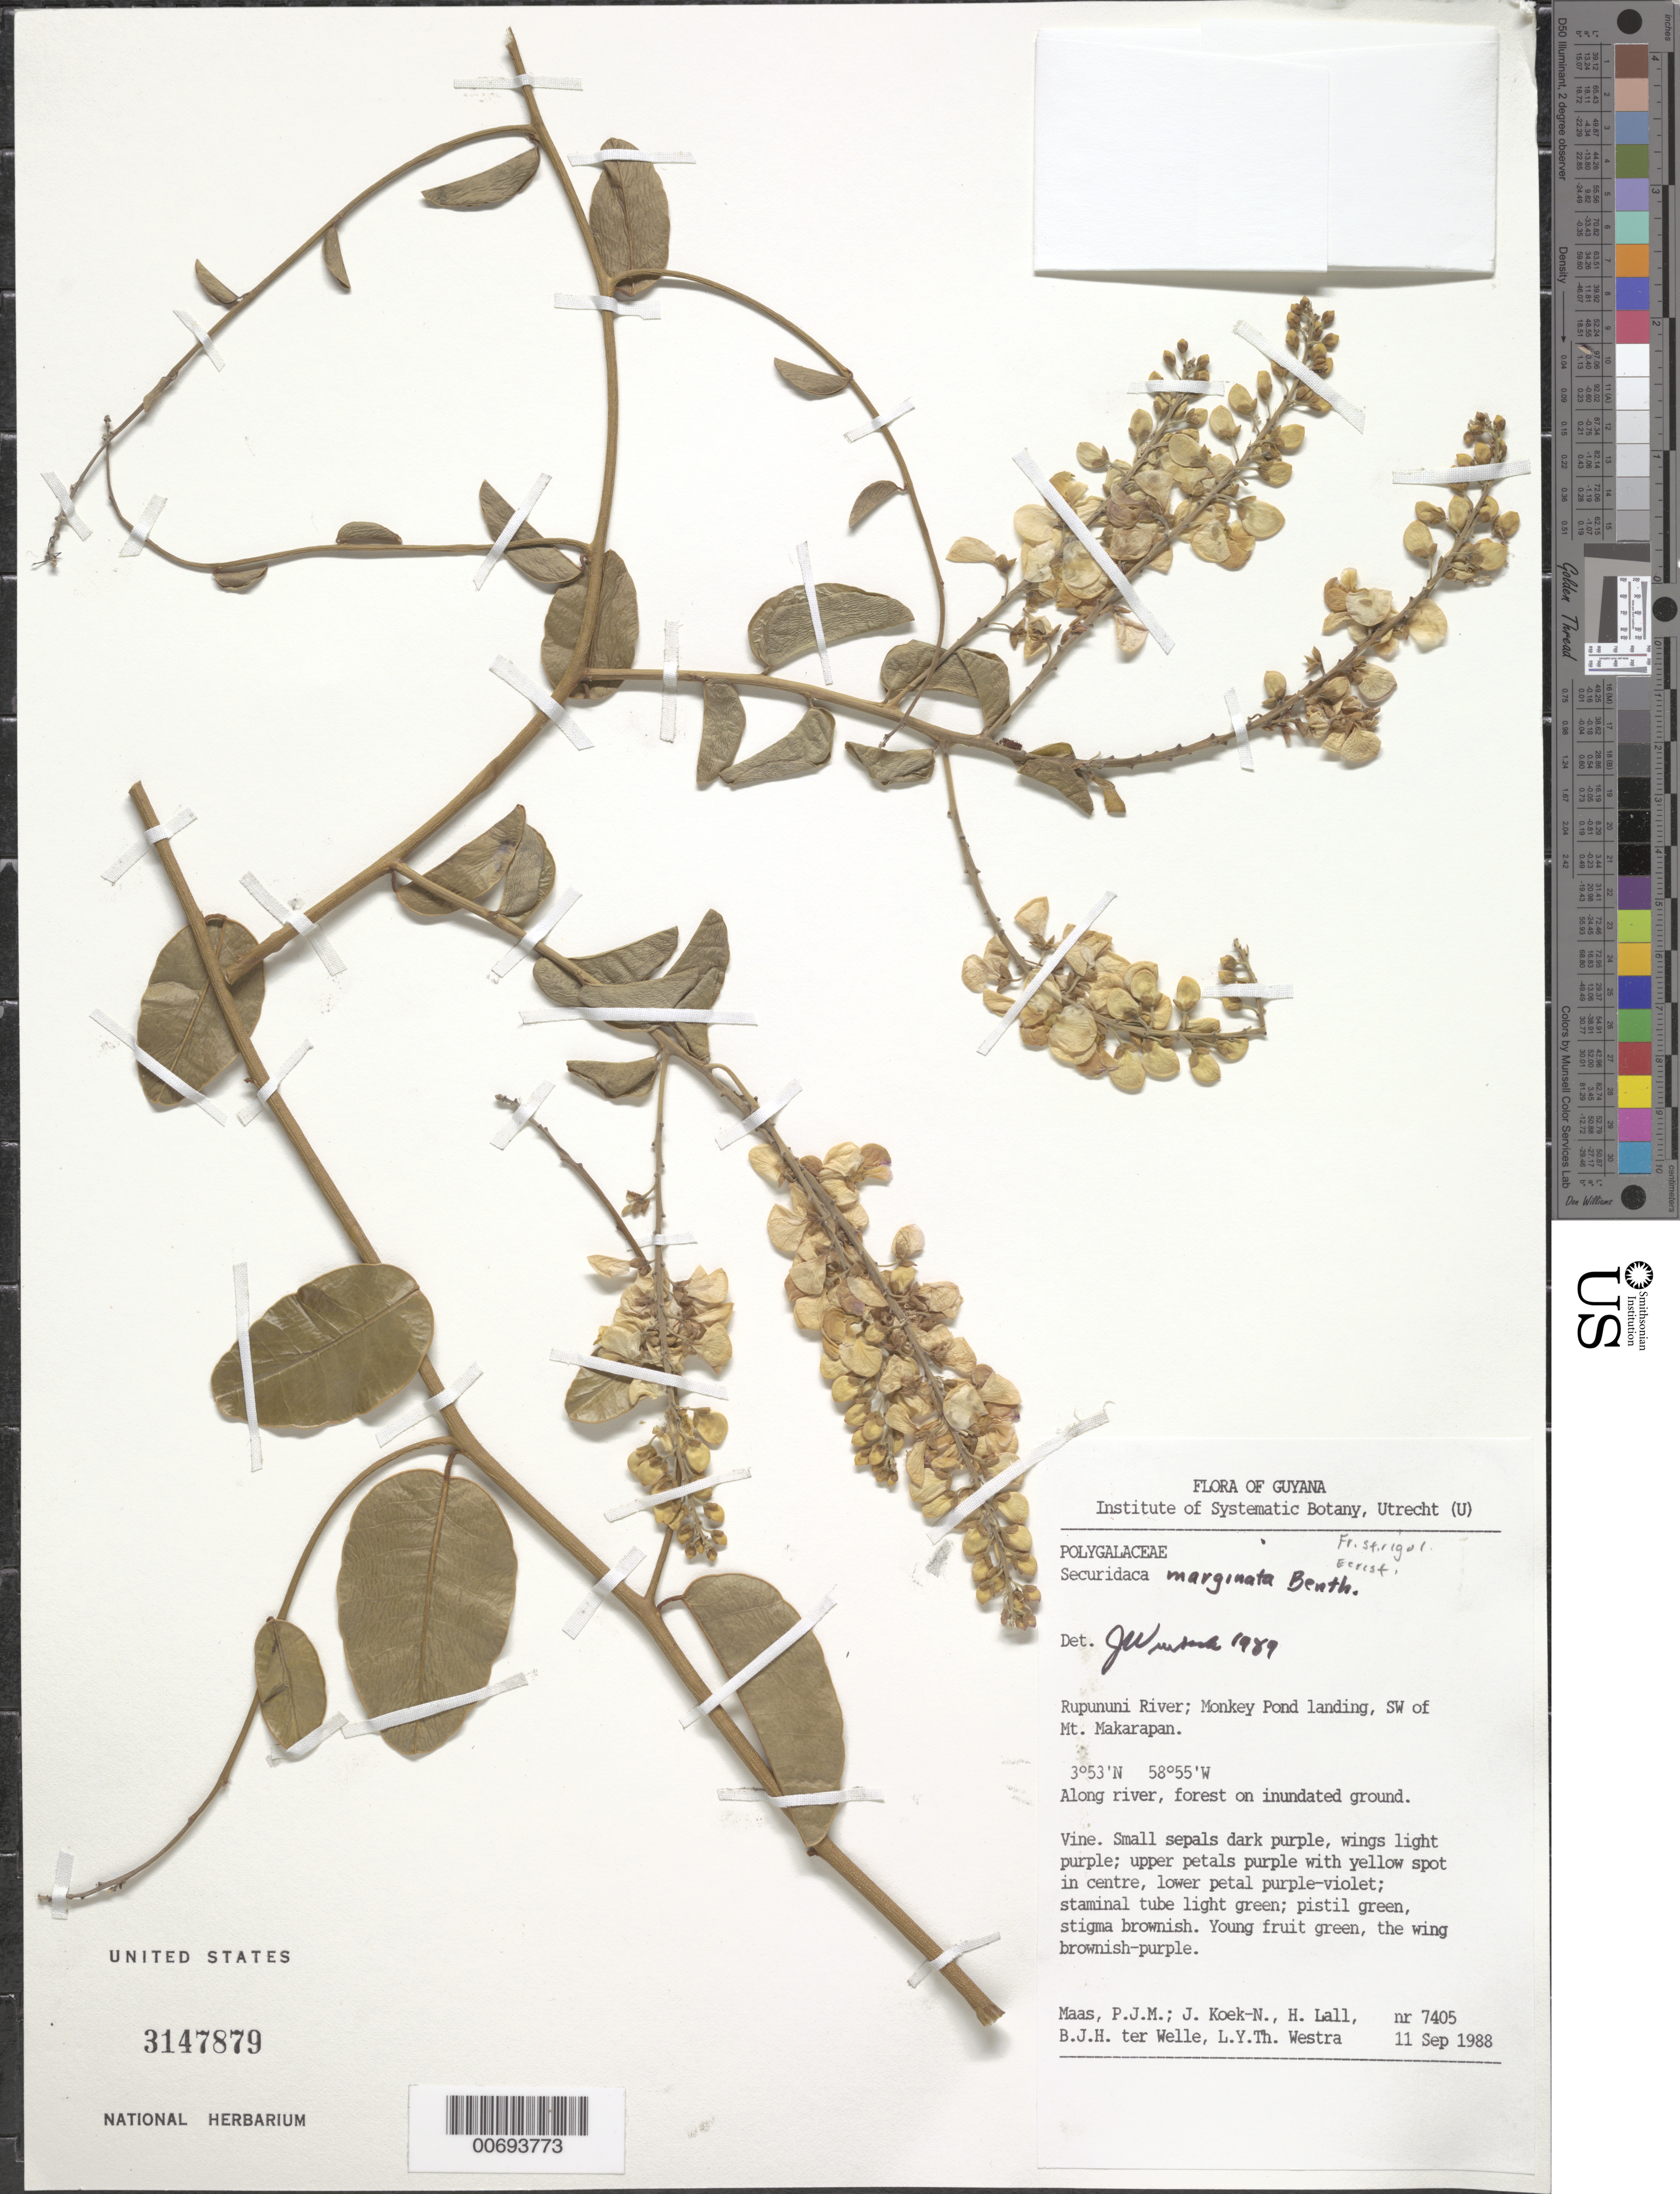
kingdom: Plantae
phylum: Tracheophyta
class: Magnoliopsida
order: Fabales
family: Polygalaceae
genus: Securidaca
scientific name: Securidaca marginata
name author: Benth.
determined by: Wurdack, John J., (US), US (UNITED STATES)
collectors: P. Maas, J. Koek-Noorman, H. Lall, B. Welle & L. Y. T. Westra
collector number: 7405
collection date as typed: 11-Sep-88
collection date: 1988-09-11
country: Guyana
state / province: U. Takutu-U. Essequibo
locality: Rupununi River, Monkey Pond landing, SW of Mt. Makarapan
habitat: Along river, forest on inundated ground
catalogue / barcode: US 3147879